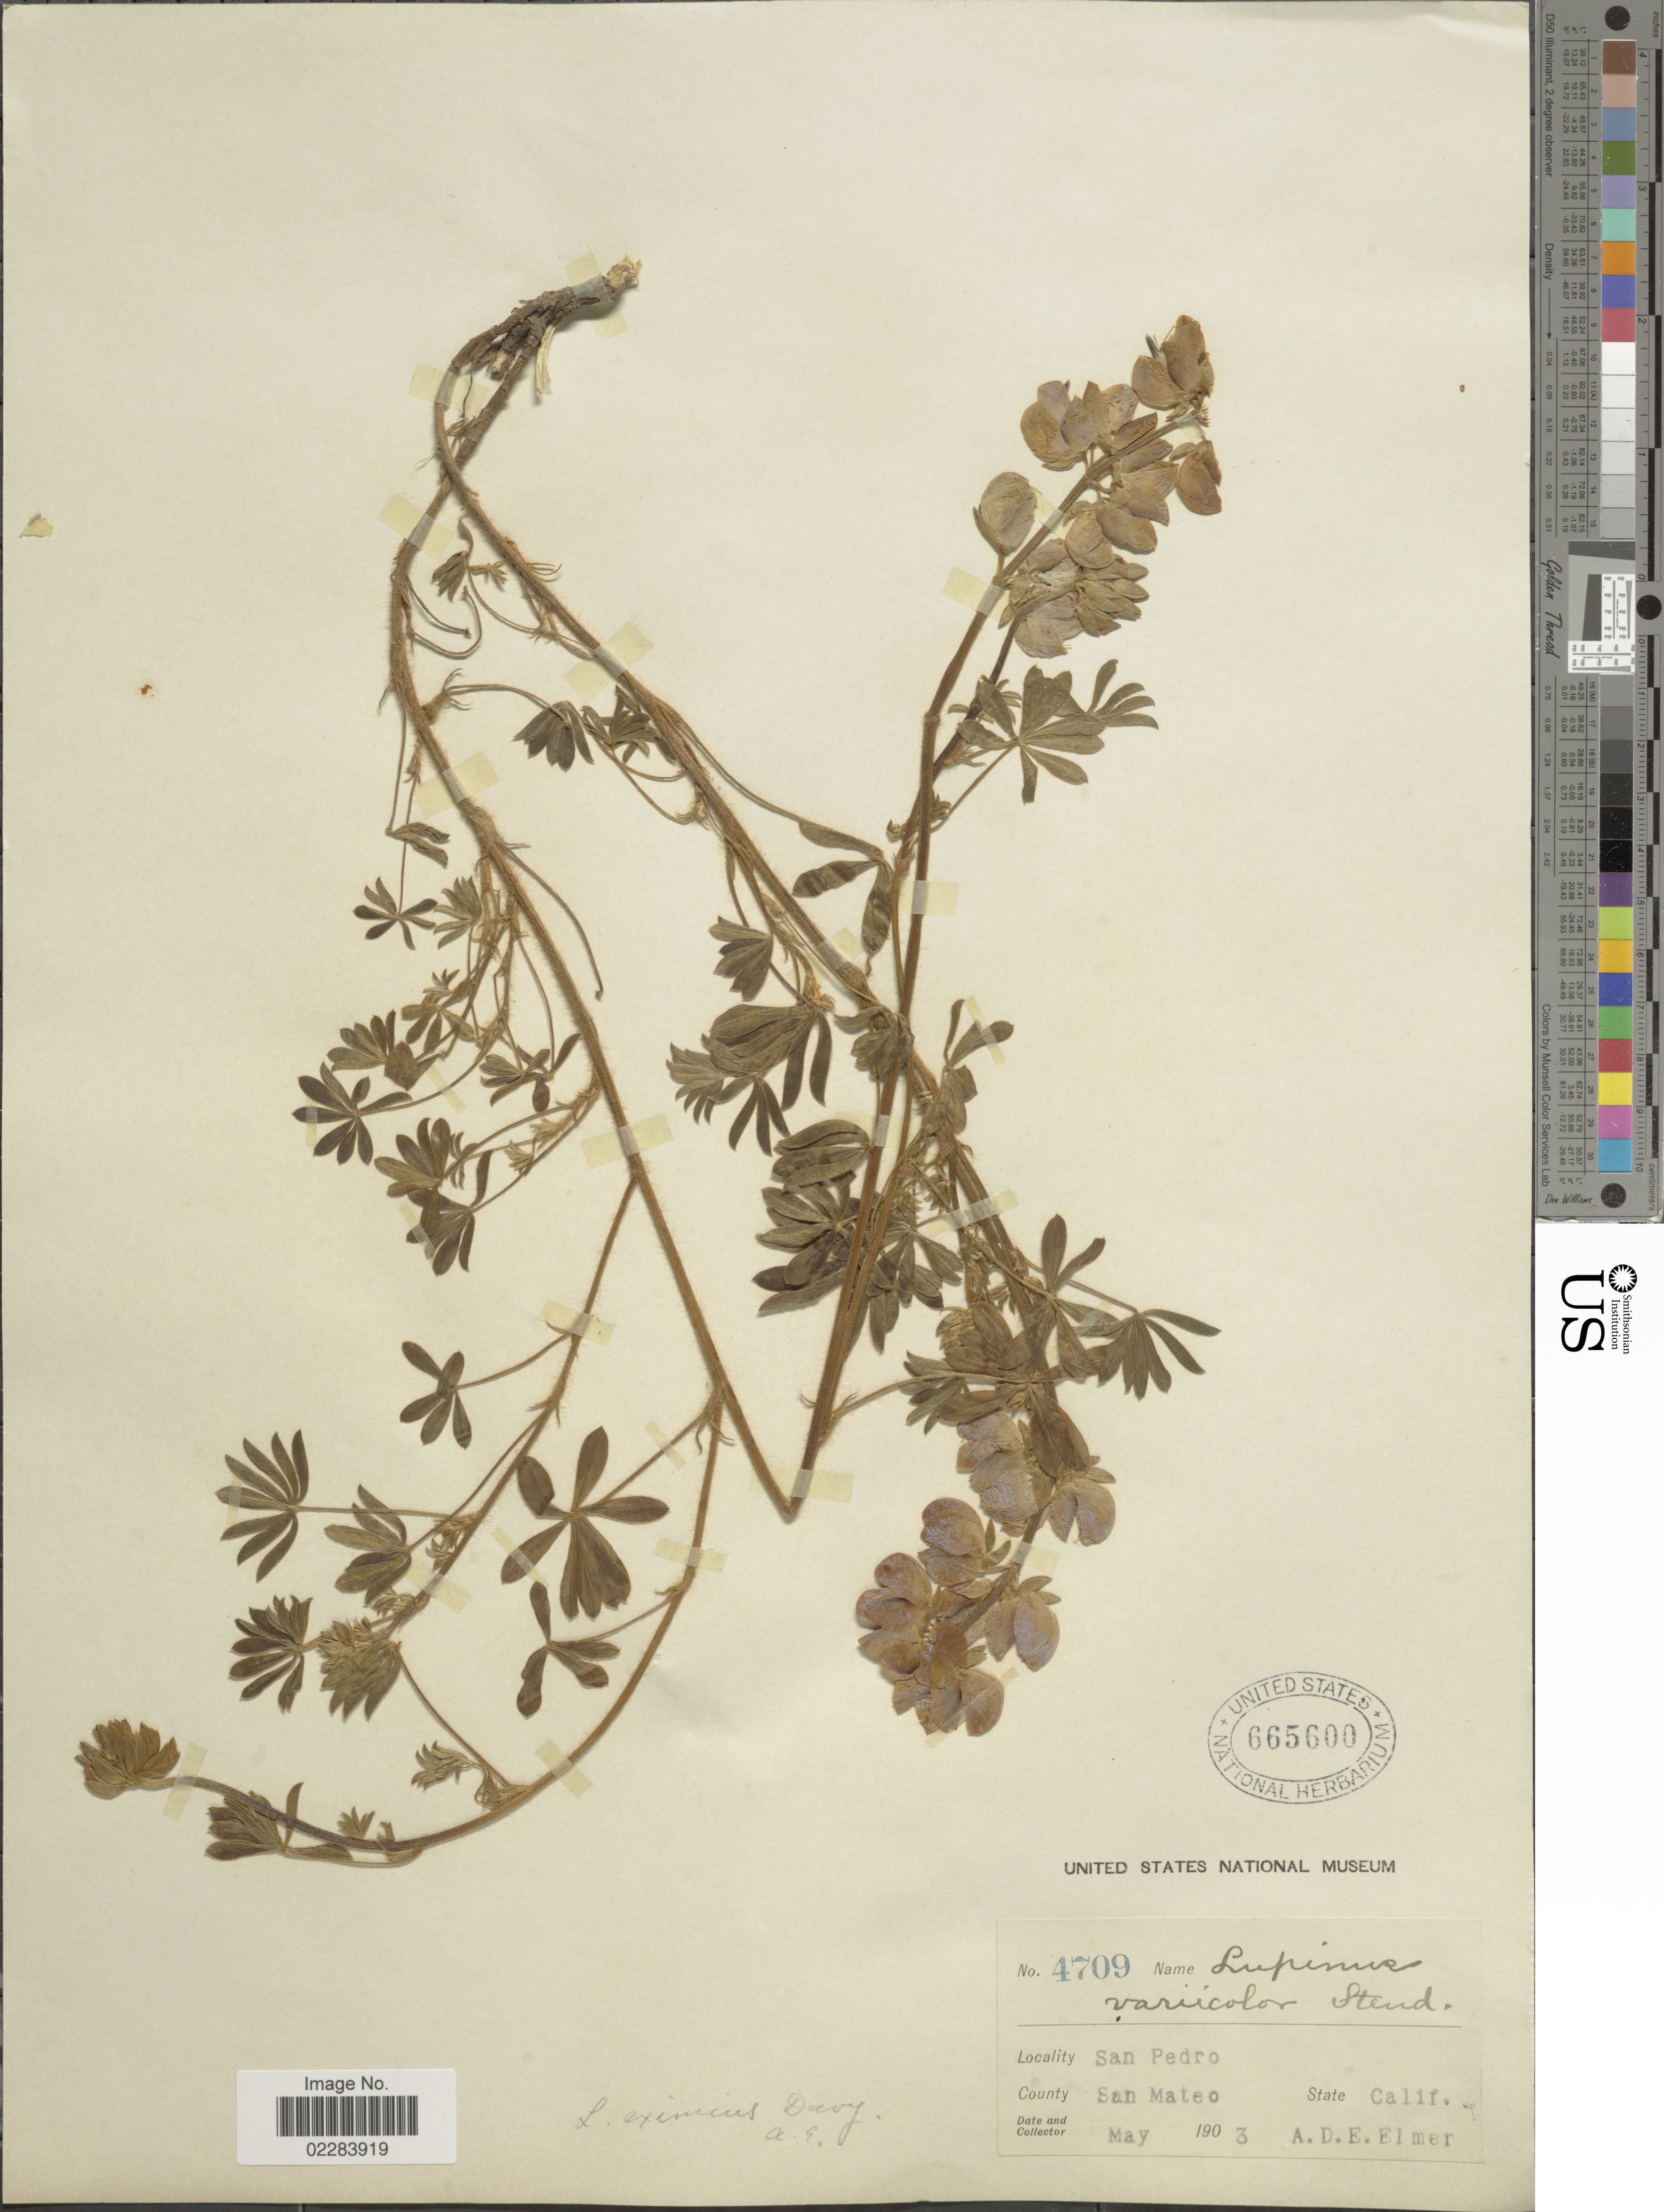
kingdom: Plantae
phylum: Tracheophyta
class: Magnoliopsida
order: Fabales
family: Fabaceae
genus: Lupinus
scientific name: Lupinus arboreus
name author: Sims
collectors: A. D. E. Elmer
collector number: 4709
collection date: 1903-05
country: United States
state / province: California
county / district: San Mateo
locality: San Pedro. San Mateo County. Calif.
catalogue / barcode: US 665600